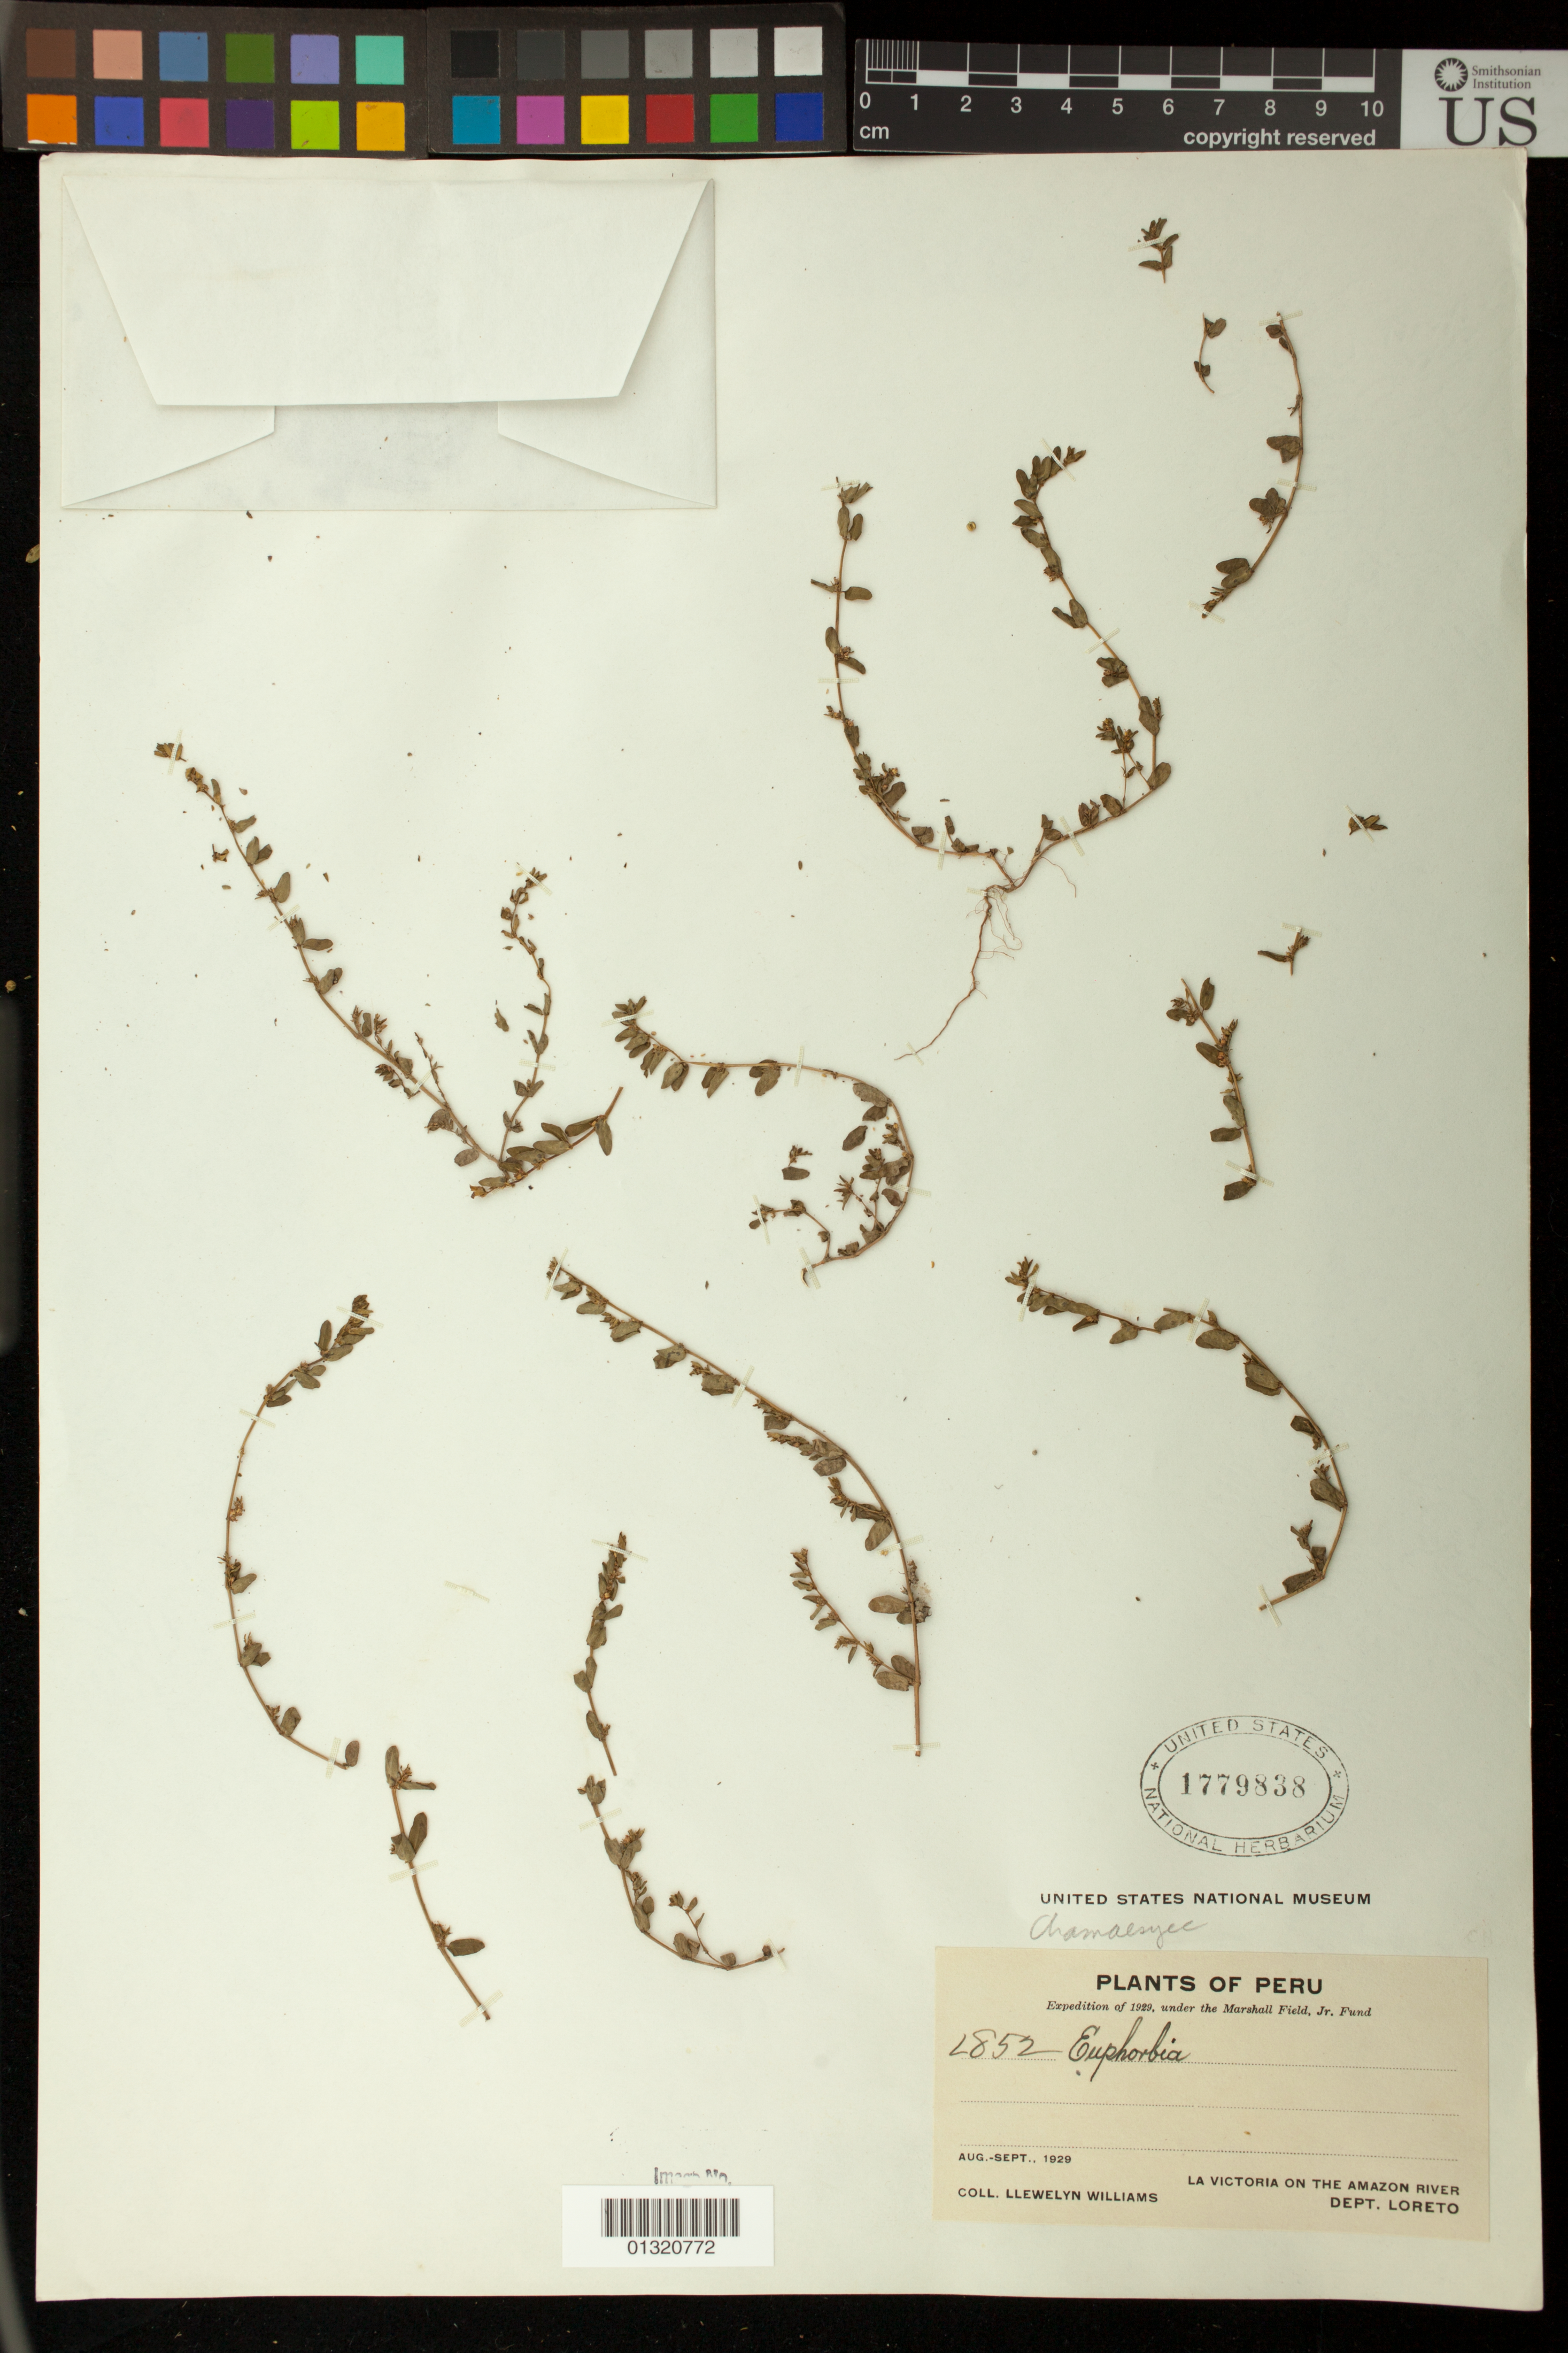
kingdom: Plantae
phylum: Tracheophyta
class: Magnoliopsida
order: Malpighiales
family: Euphorbiaceae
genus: Euphorbia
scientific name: Euphorbia sp.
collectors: Ll. Williams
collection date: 1929-08/1929-09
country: Peru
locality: La Victoria on the Amazon River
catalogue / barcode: US 1779838